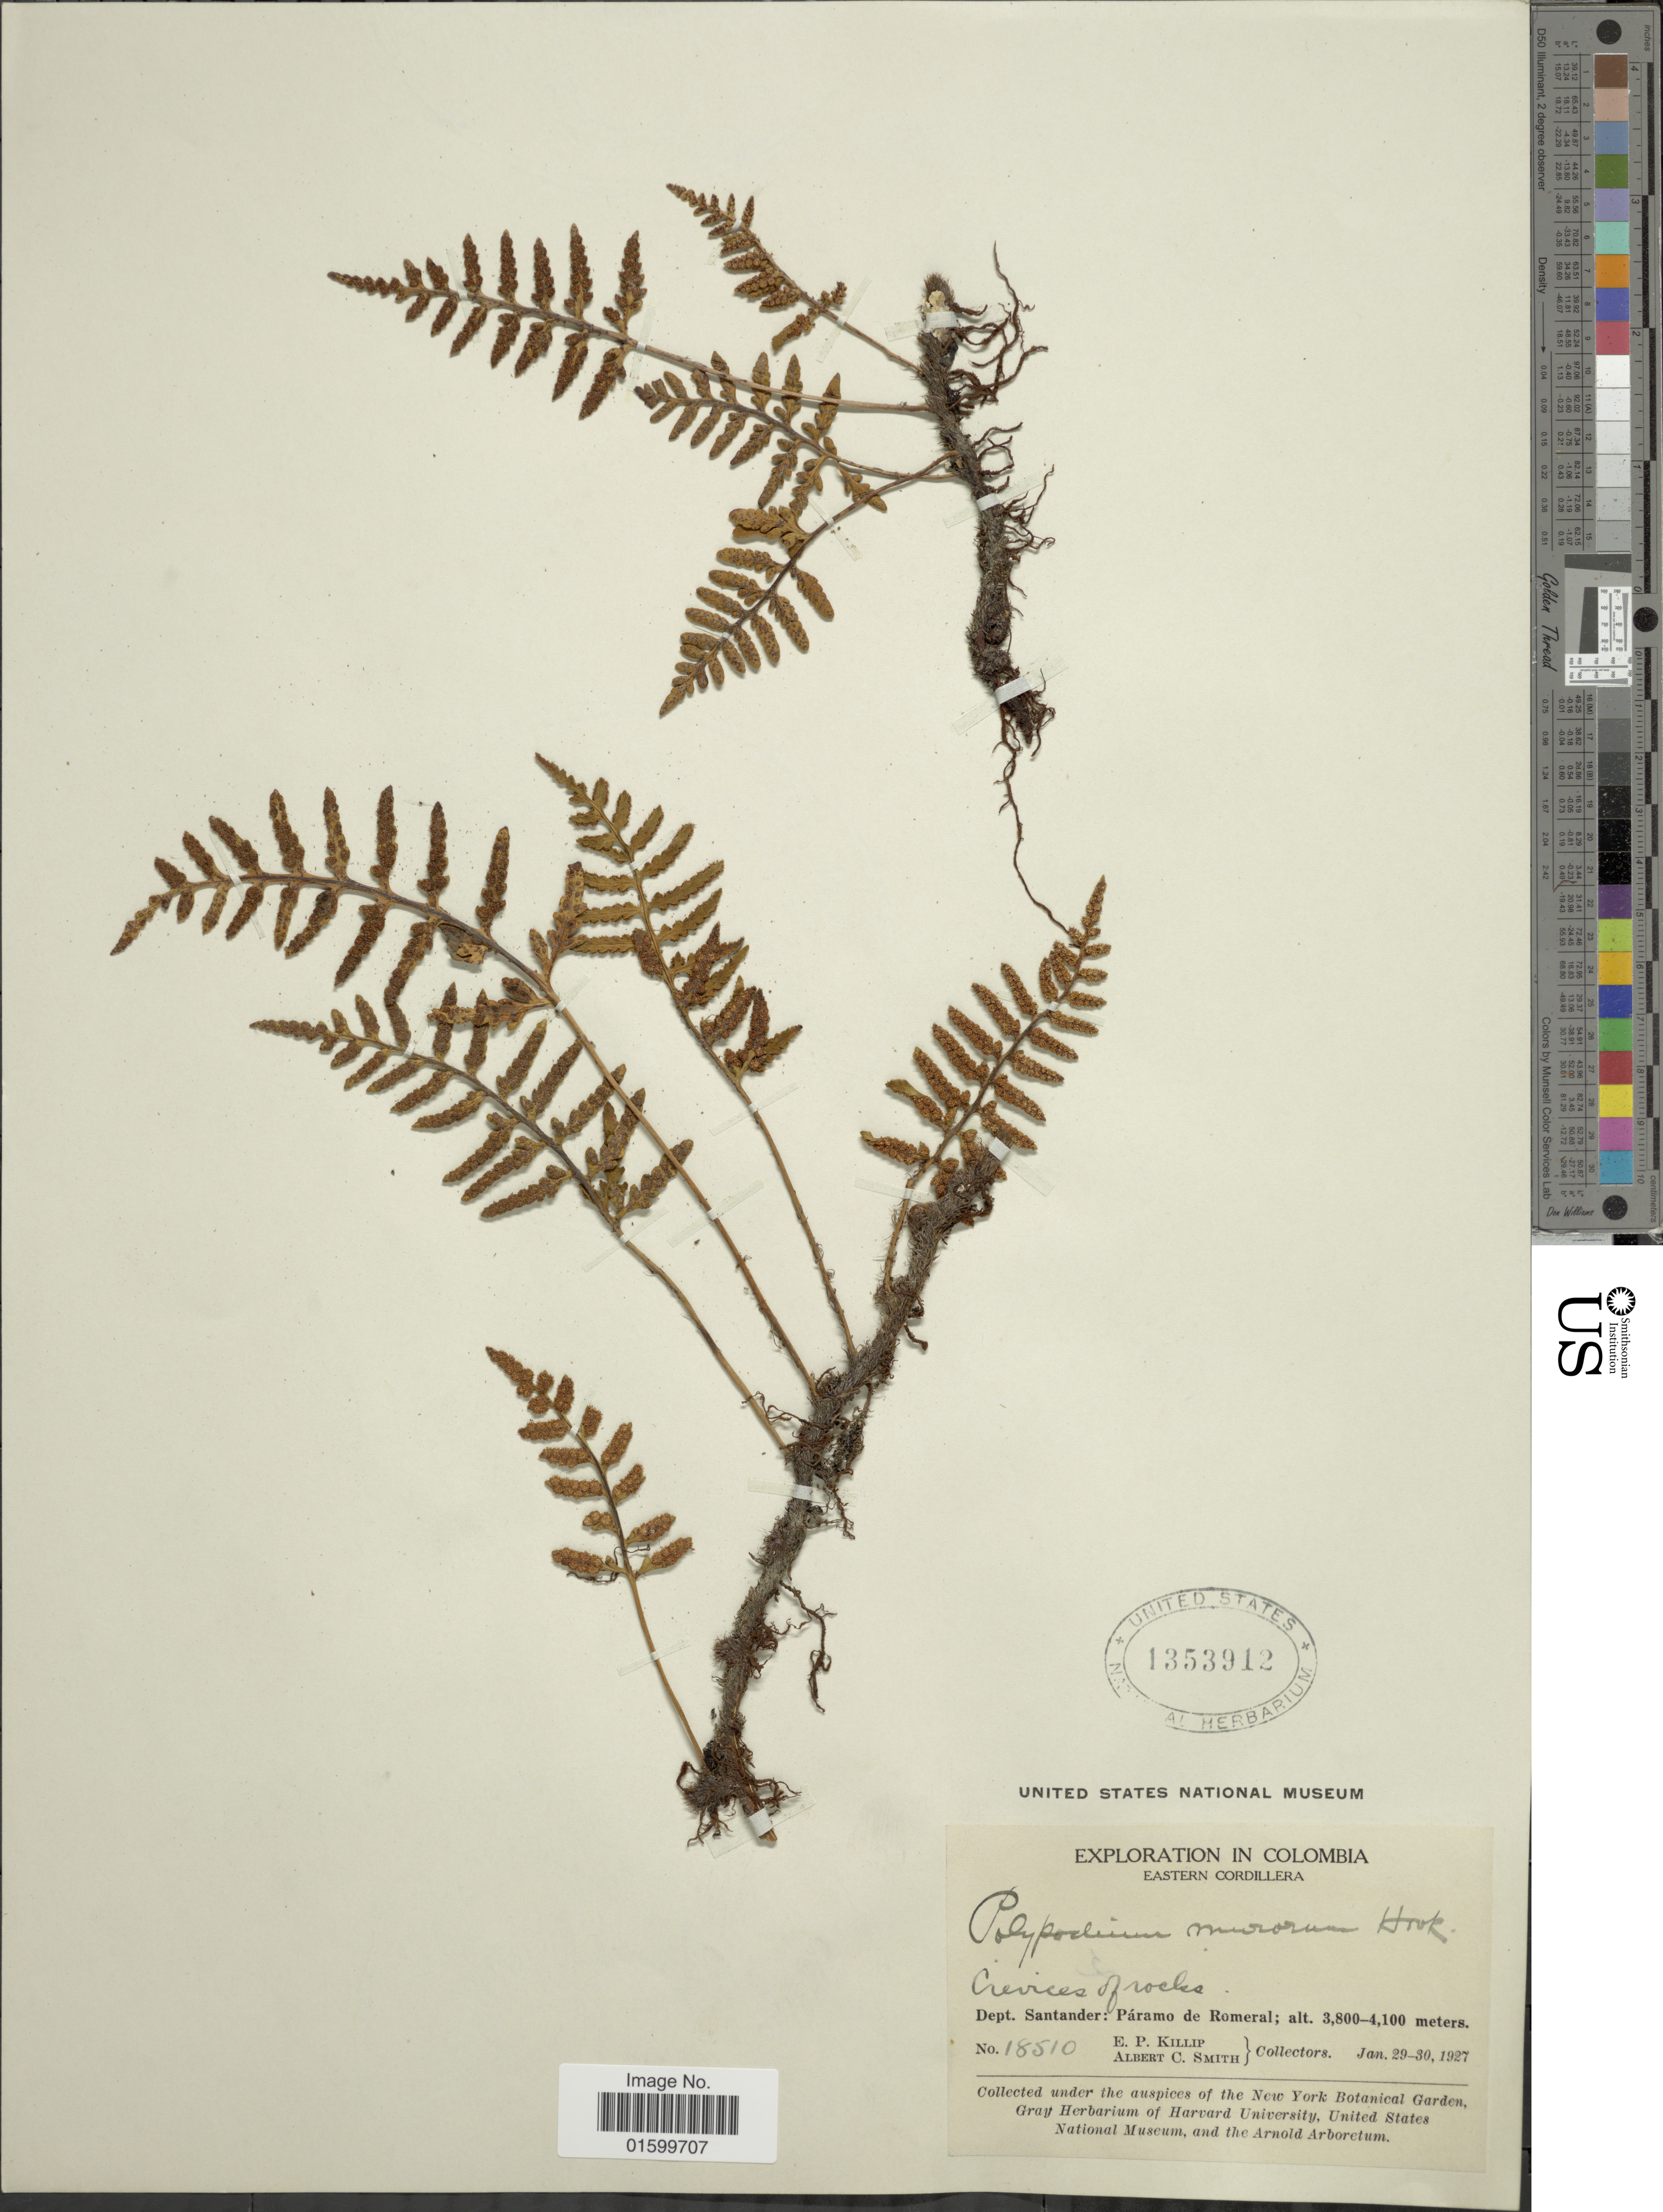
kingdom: Plantae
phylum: Tracheophyta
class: Polypodiopsida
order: Polypodiales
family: Polypodiaceae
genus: Pleopeltis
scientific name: Pleopeltis murorum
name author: (Hook.) A.R. Sm. & Tejero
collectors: E. P. Killip & A. C. Smith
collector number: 18510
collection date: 1927-01-29/1927-01-30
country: Colombia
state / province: Santander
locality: Eastern Cordillera, Dept. Santander, Paramo de Romeral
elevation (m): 3800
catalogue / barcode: US 1353912